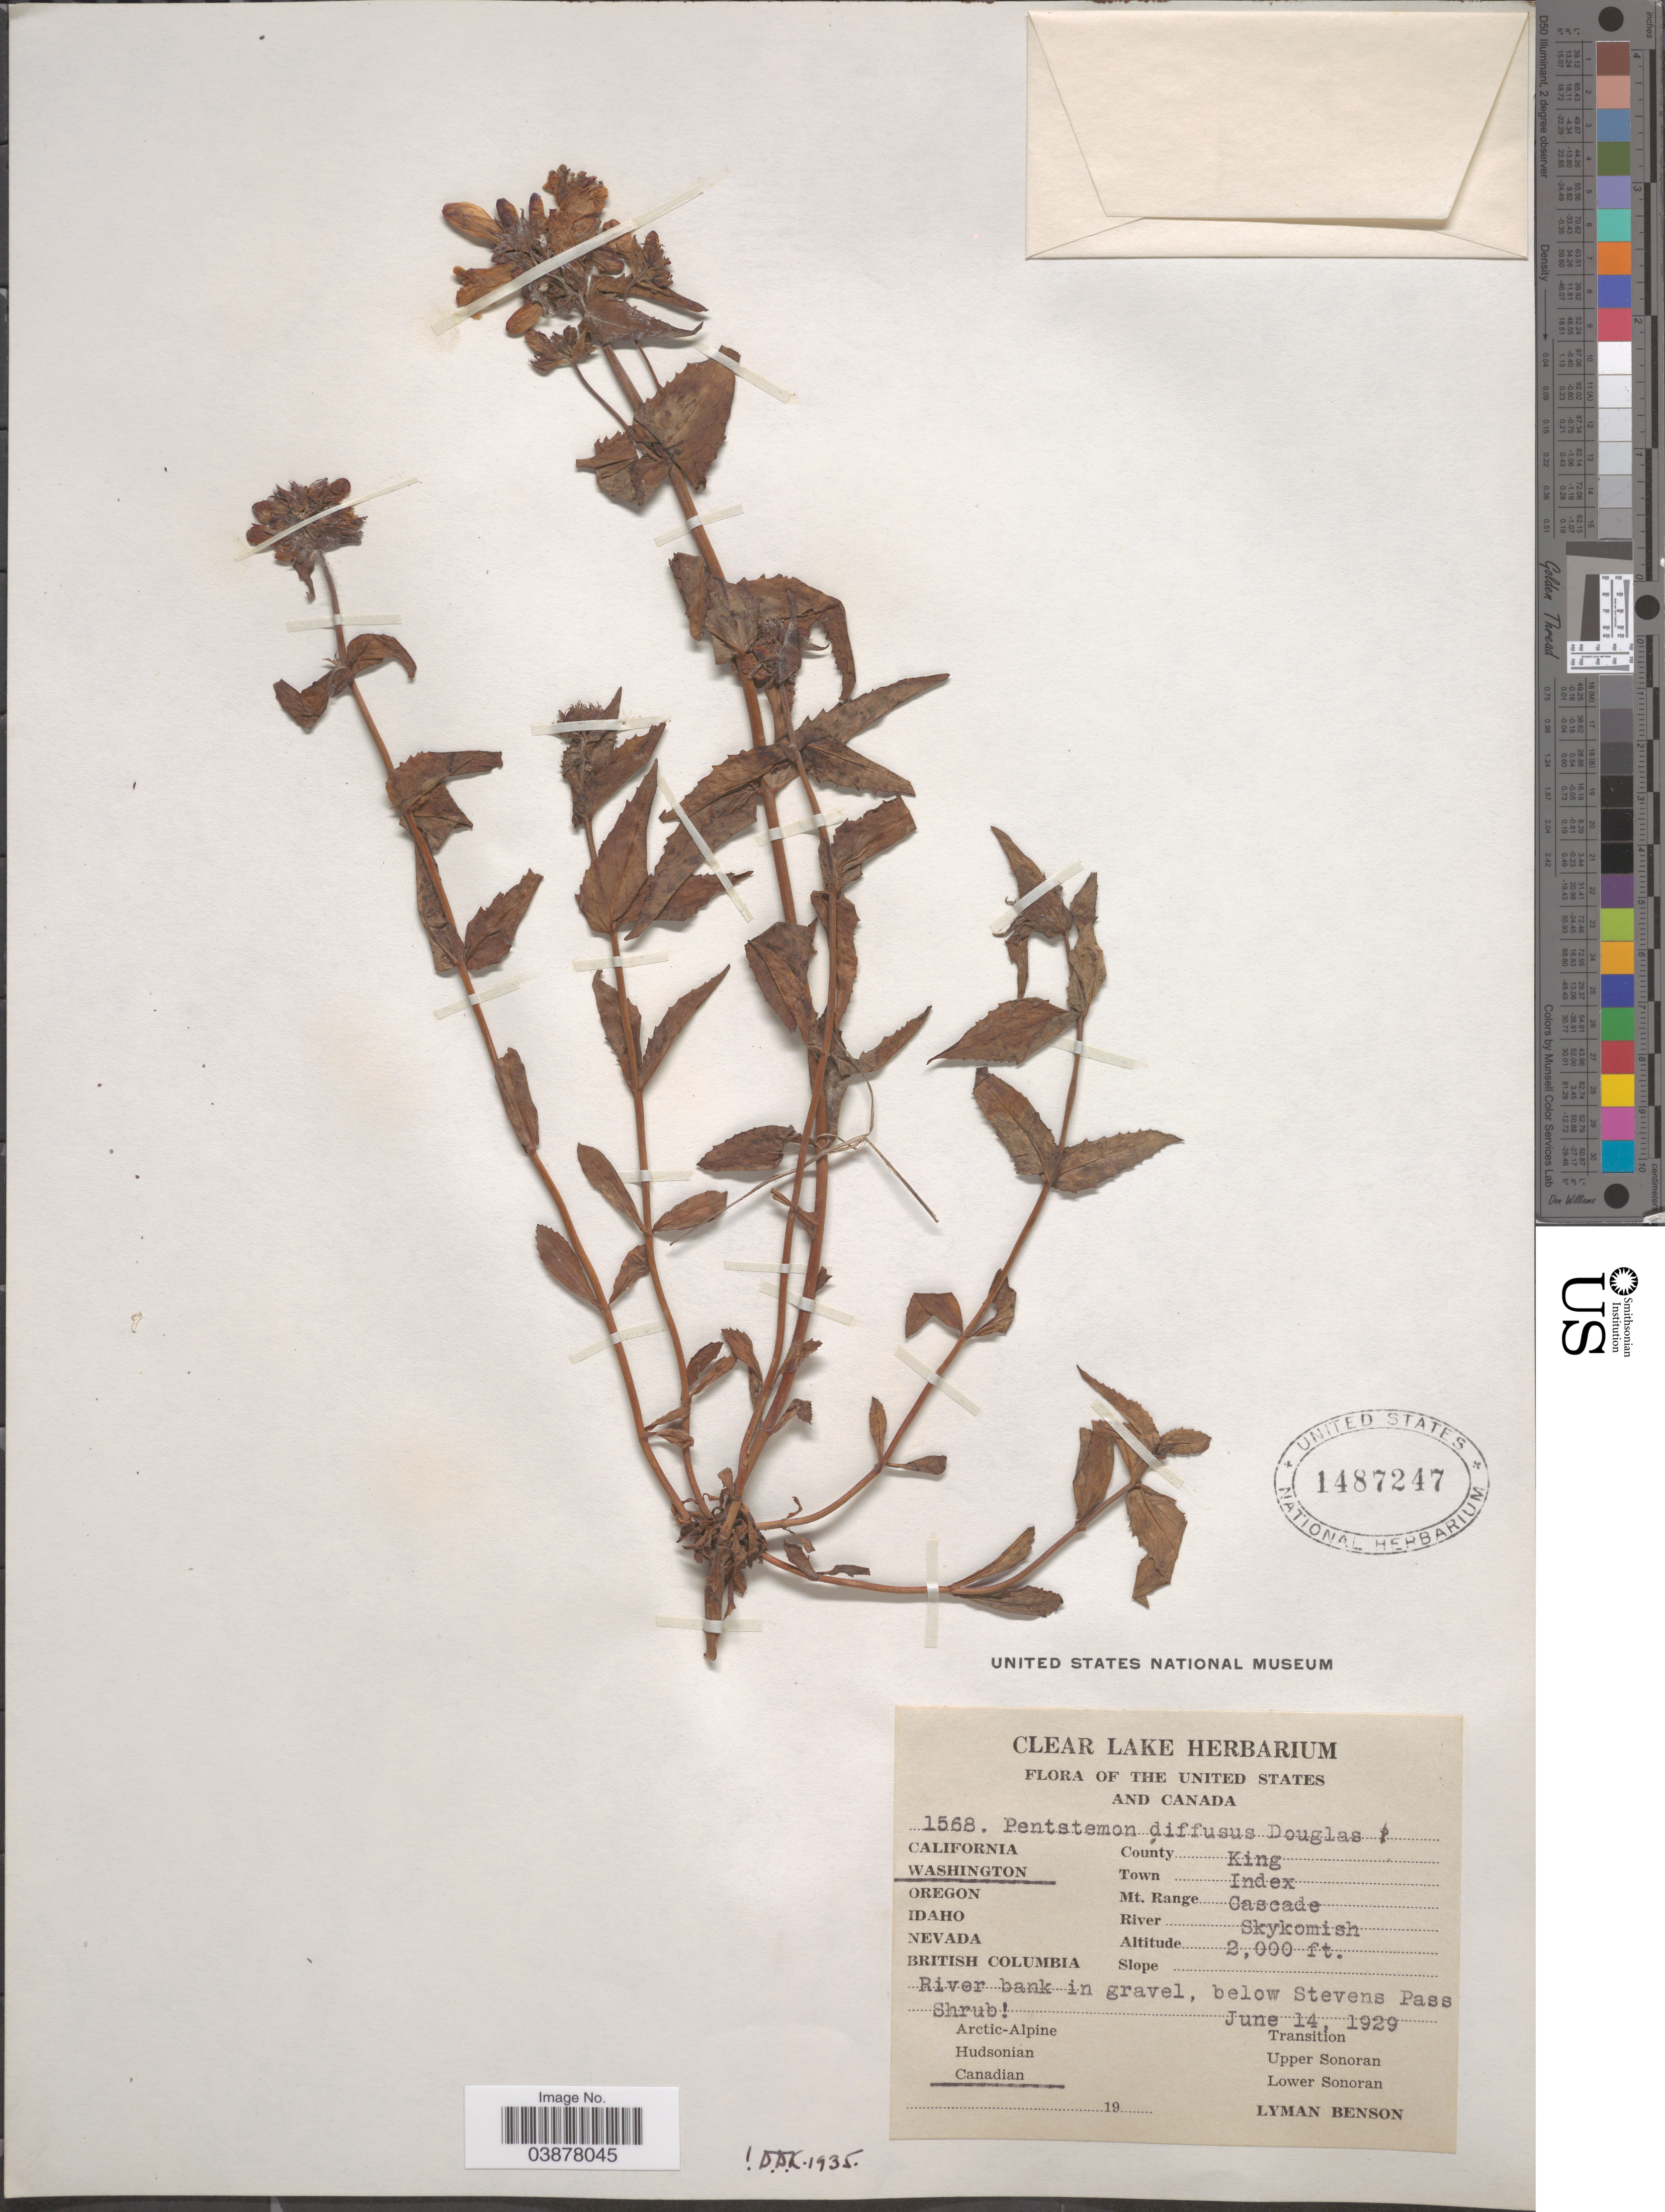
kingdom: Plantae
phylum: Tracheophyta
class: Magnoliopsida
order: Lamiales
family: Plantaginaceae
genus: Penstemon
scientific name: Penstemon serrulatus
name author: Menzies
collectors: L. D. Benson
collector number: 1568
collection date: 1929-06-14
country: United States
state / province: Washington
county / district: King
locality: County King. Town Index. Mt. Range Cascade. River Skykomish. Below Stevens Pass. Canadian.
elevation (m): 610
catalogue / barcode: US 1487247